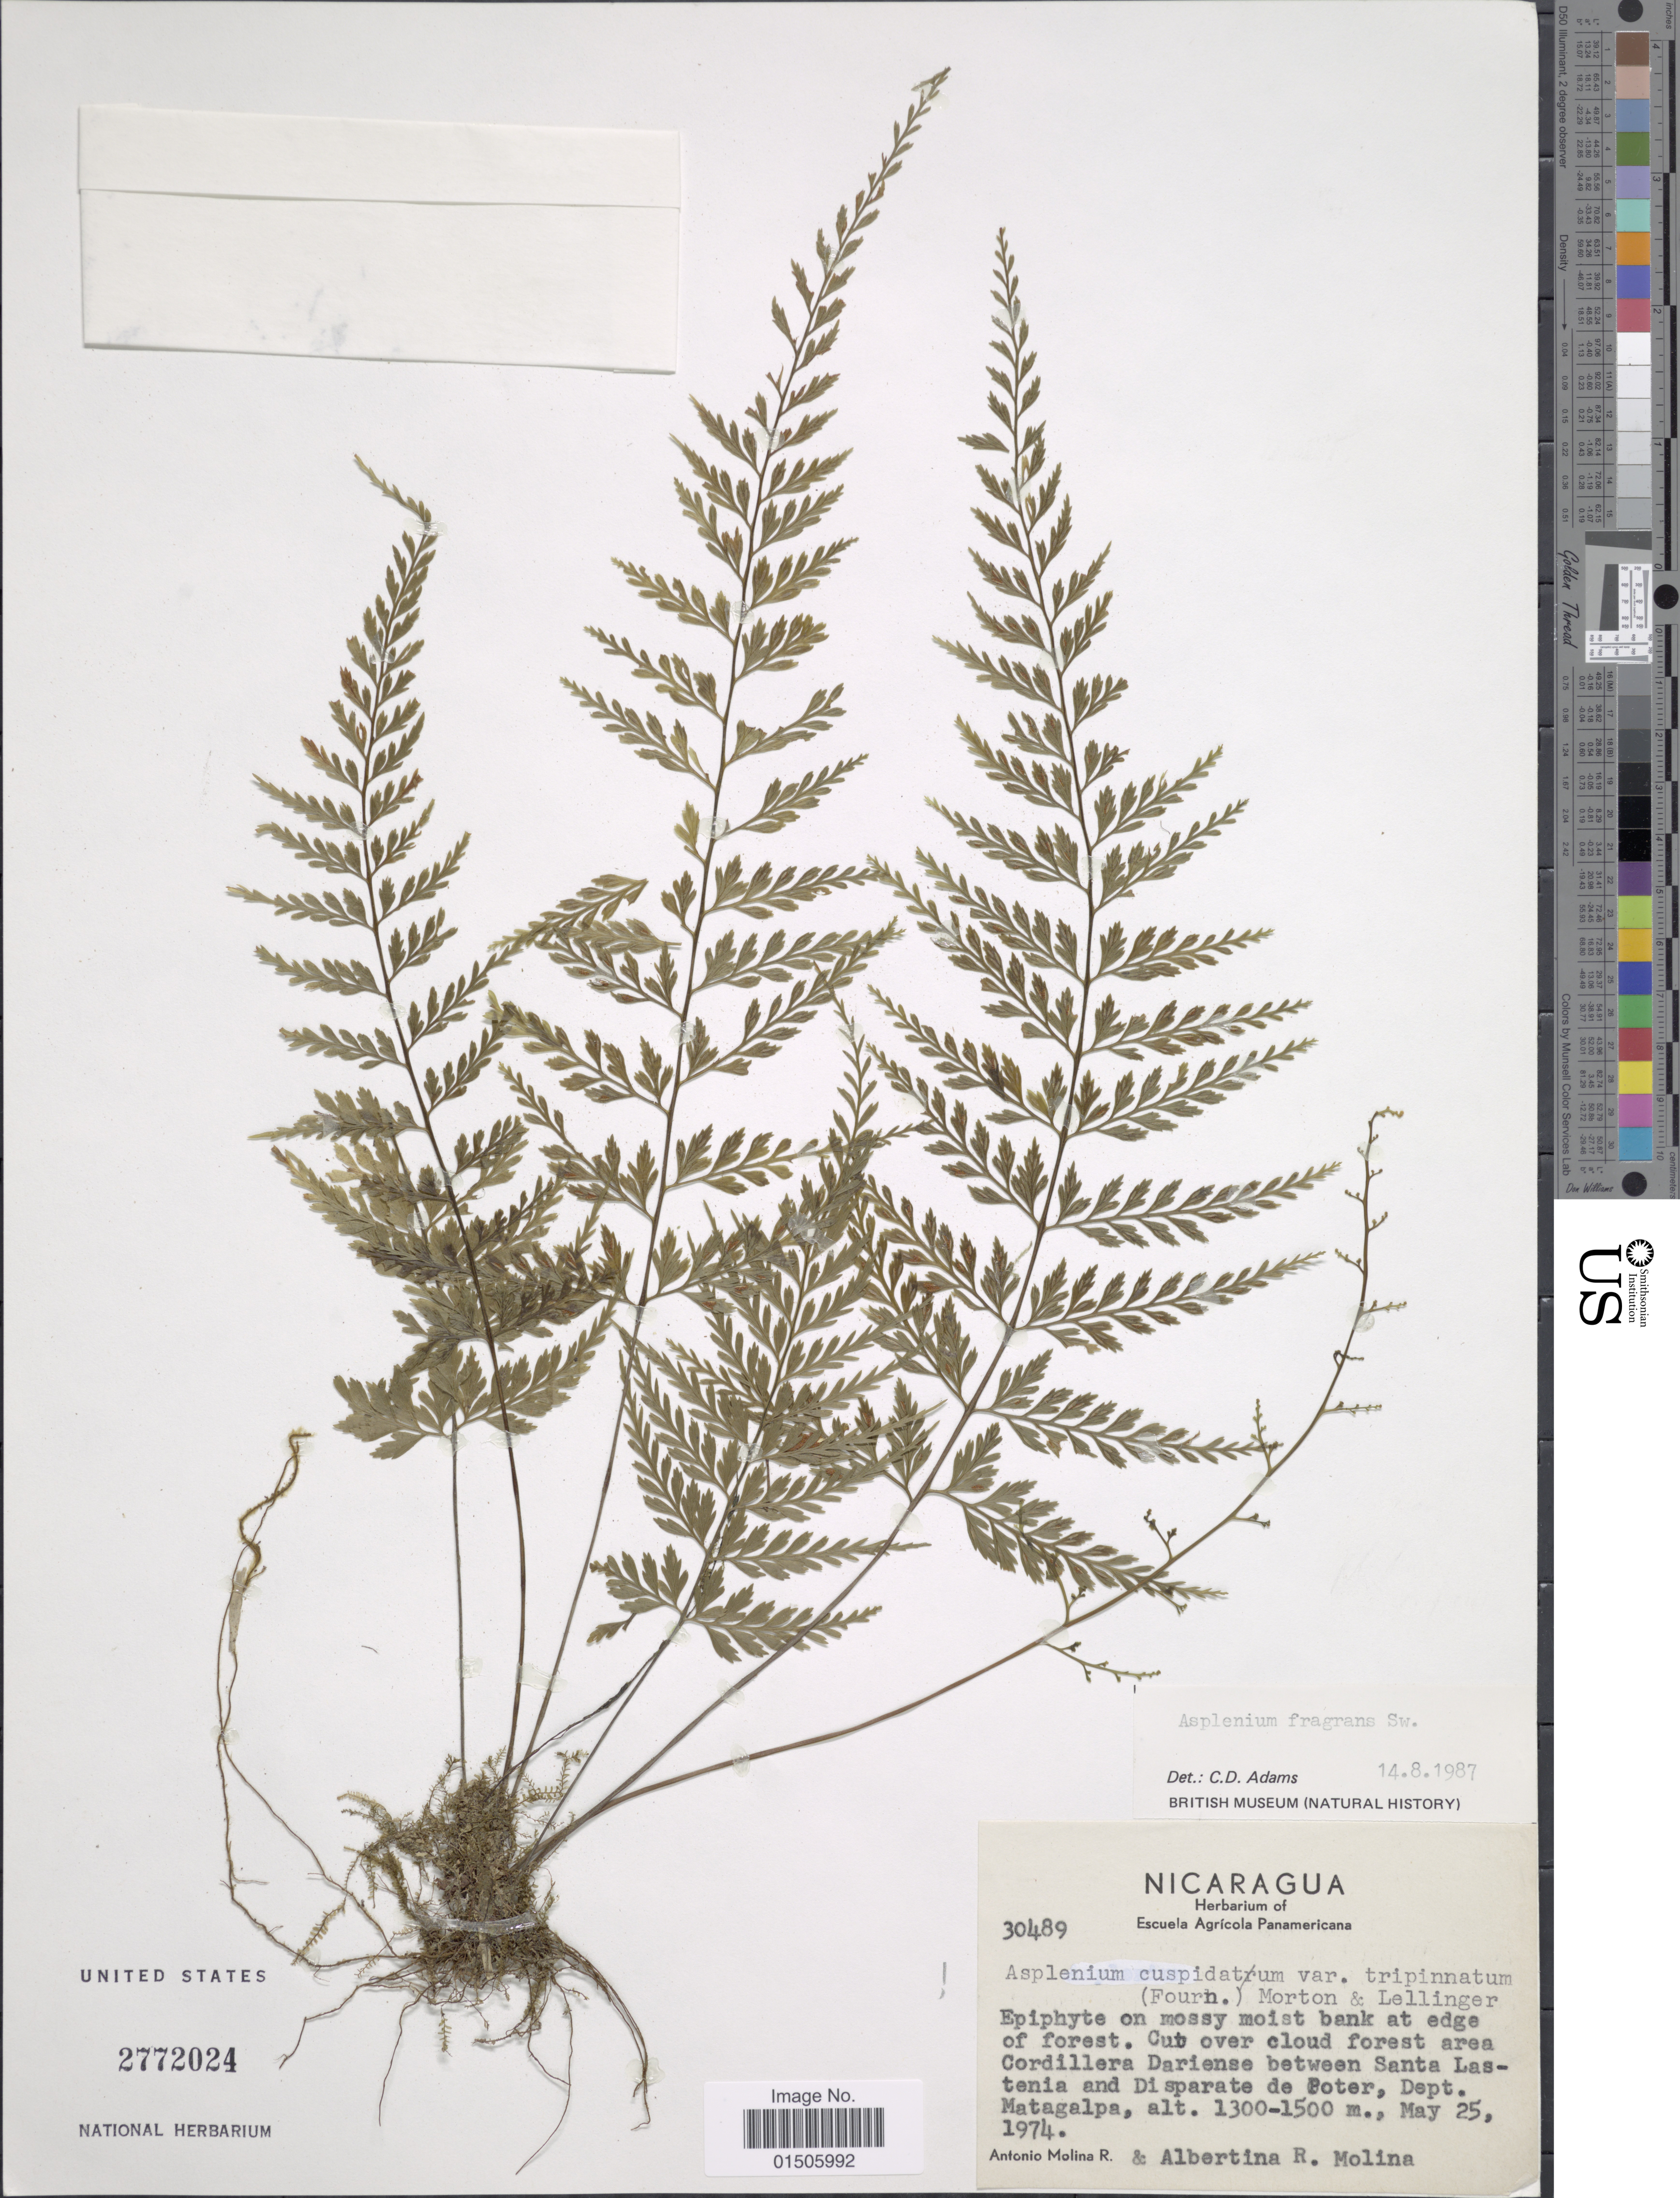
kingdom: Plantae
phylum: Tracheophyta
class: Polypodiopsida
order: Polypodiales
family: Aspleniaceae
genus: Asplenium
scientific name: Asplenium cuspidatum var. tripinnatum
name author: (E. Fourn.) C.V. Morton & Lellinger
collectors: A. Molina R. & A. R. Molina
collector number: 30489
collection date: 1974-05-25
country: Nicaragua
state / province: Matagalpa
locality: Epiphyte on mossy moist bank at edge of forest. Cut over cloud forest area Cordillera Dariense between Santa Lastenia and Disparate de Poter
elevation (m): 1300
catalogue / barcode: US 2772024